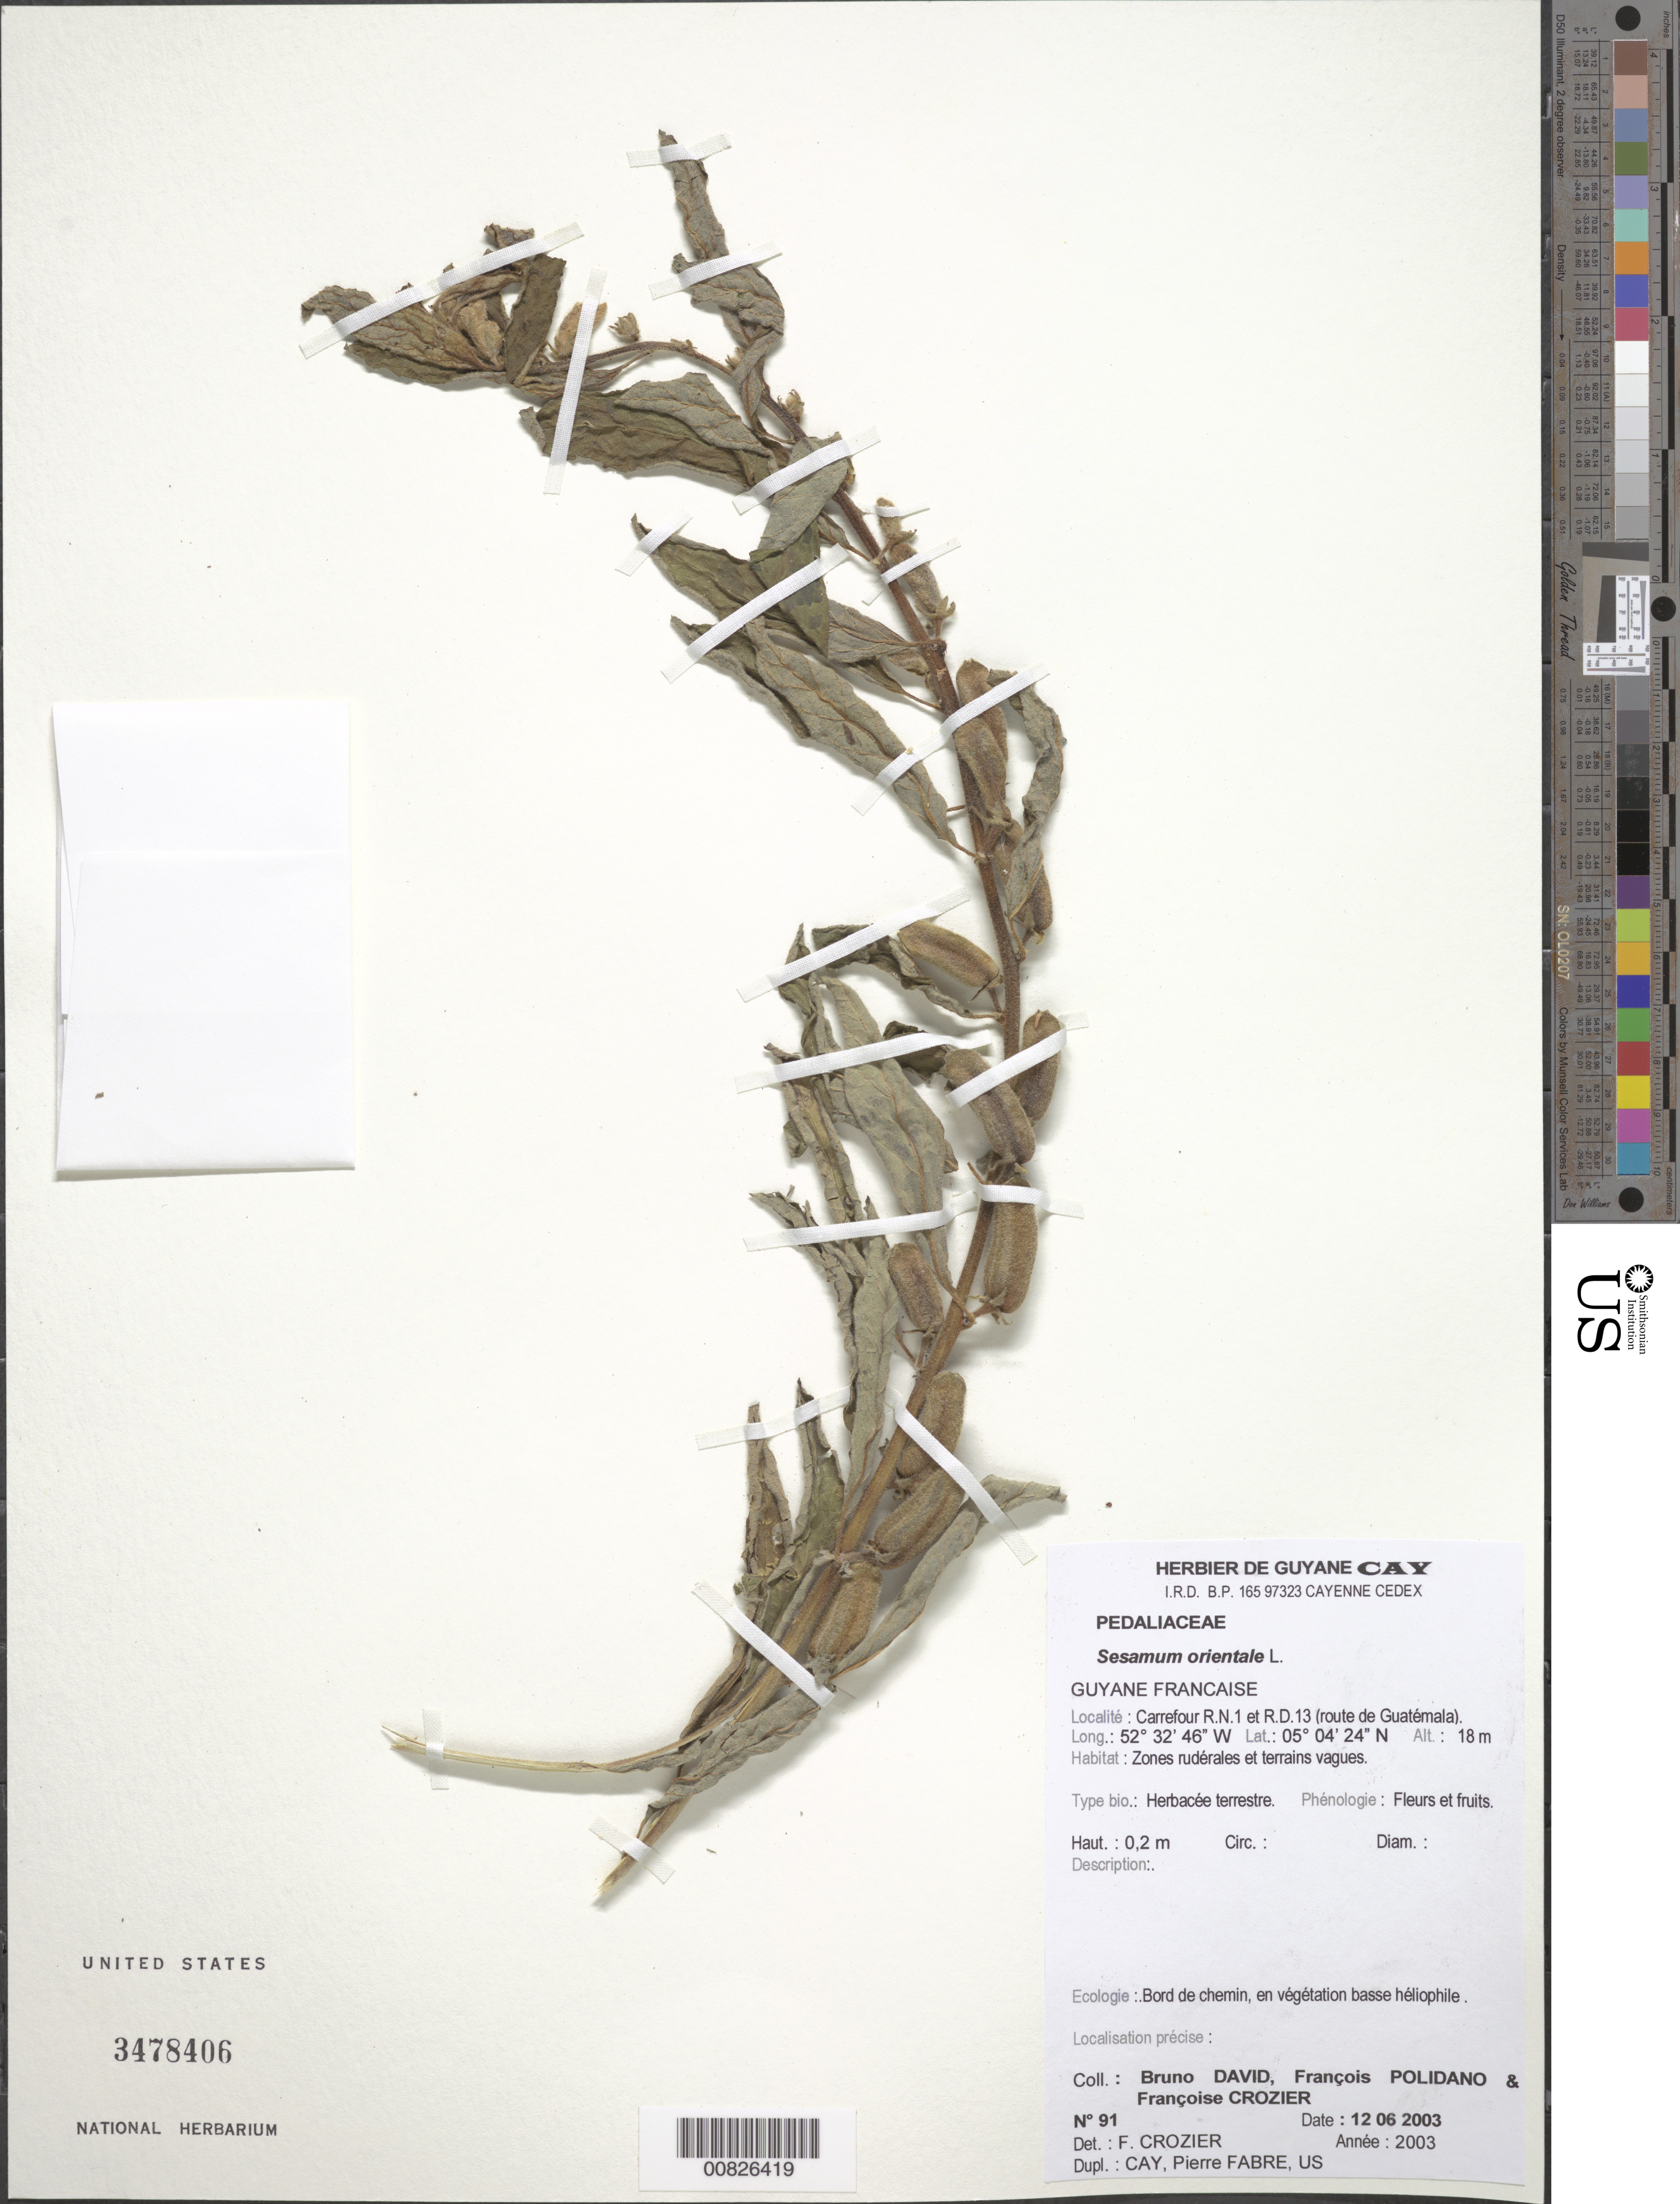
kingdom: Plantae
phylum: Tracheophyta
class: Magnoliopsida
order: Lamiales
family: Pedaliaceae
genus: Sesamum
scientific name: Sesamum orientale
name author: L.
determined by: Crozier, F.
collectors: B. David, F. Polidano & F. Crozier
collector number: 91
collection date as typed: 12-Jun-03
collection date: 2003-06-12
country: French Guiana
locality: Carrefour R.N.1 et R.D.13 (route de Guatémala)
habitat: Zones ruderales et terrains vagues; bordure de chemin, en vegetation basse heliophile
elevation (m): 18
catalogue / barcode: US 3478406